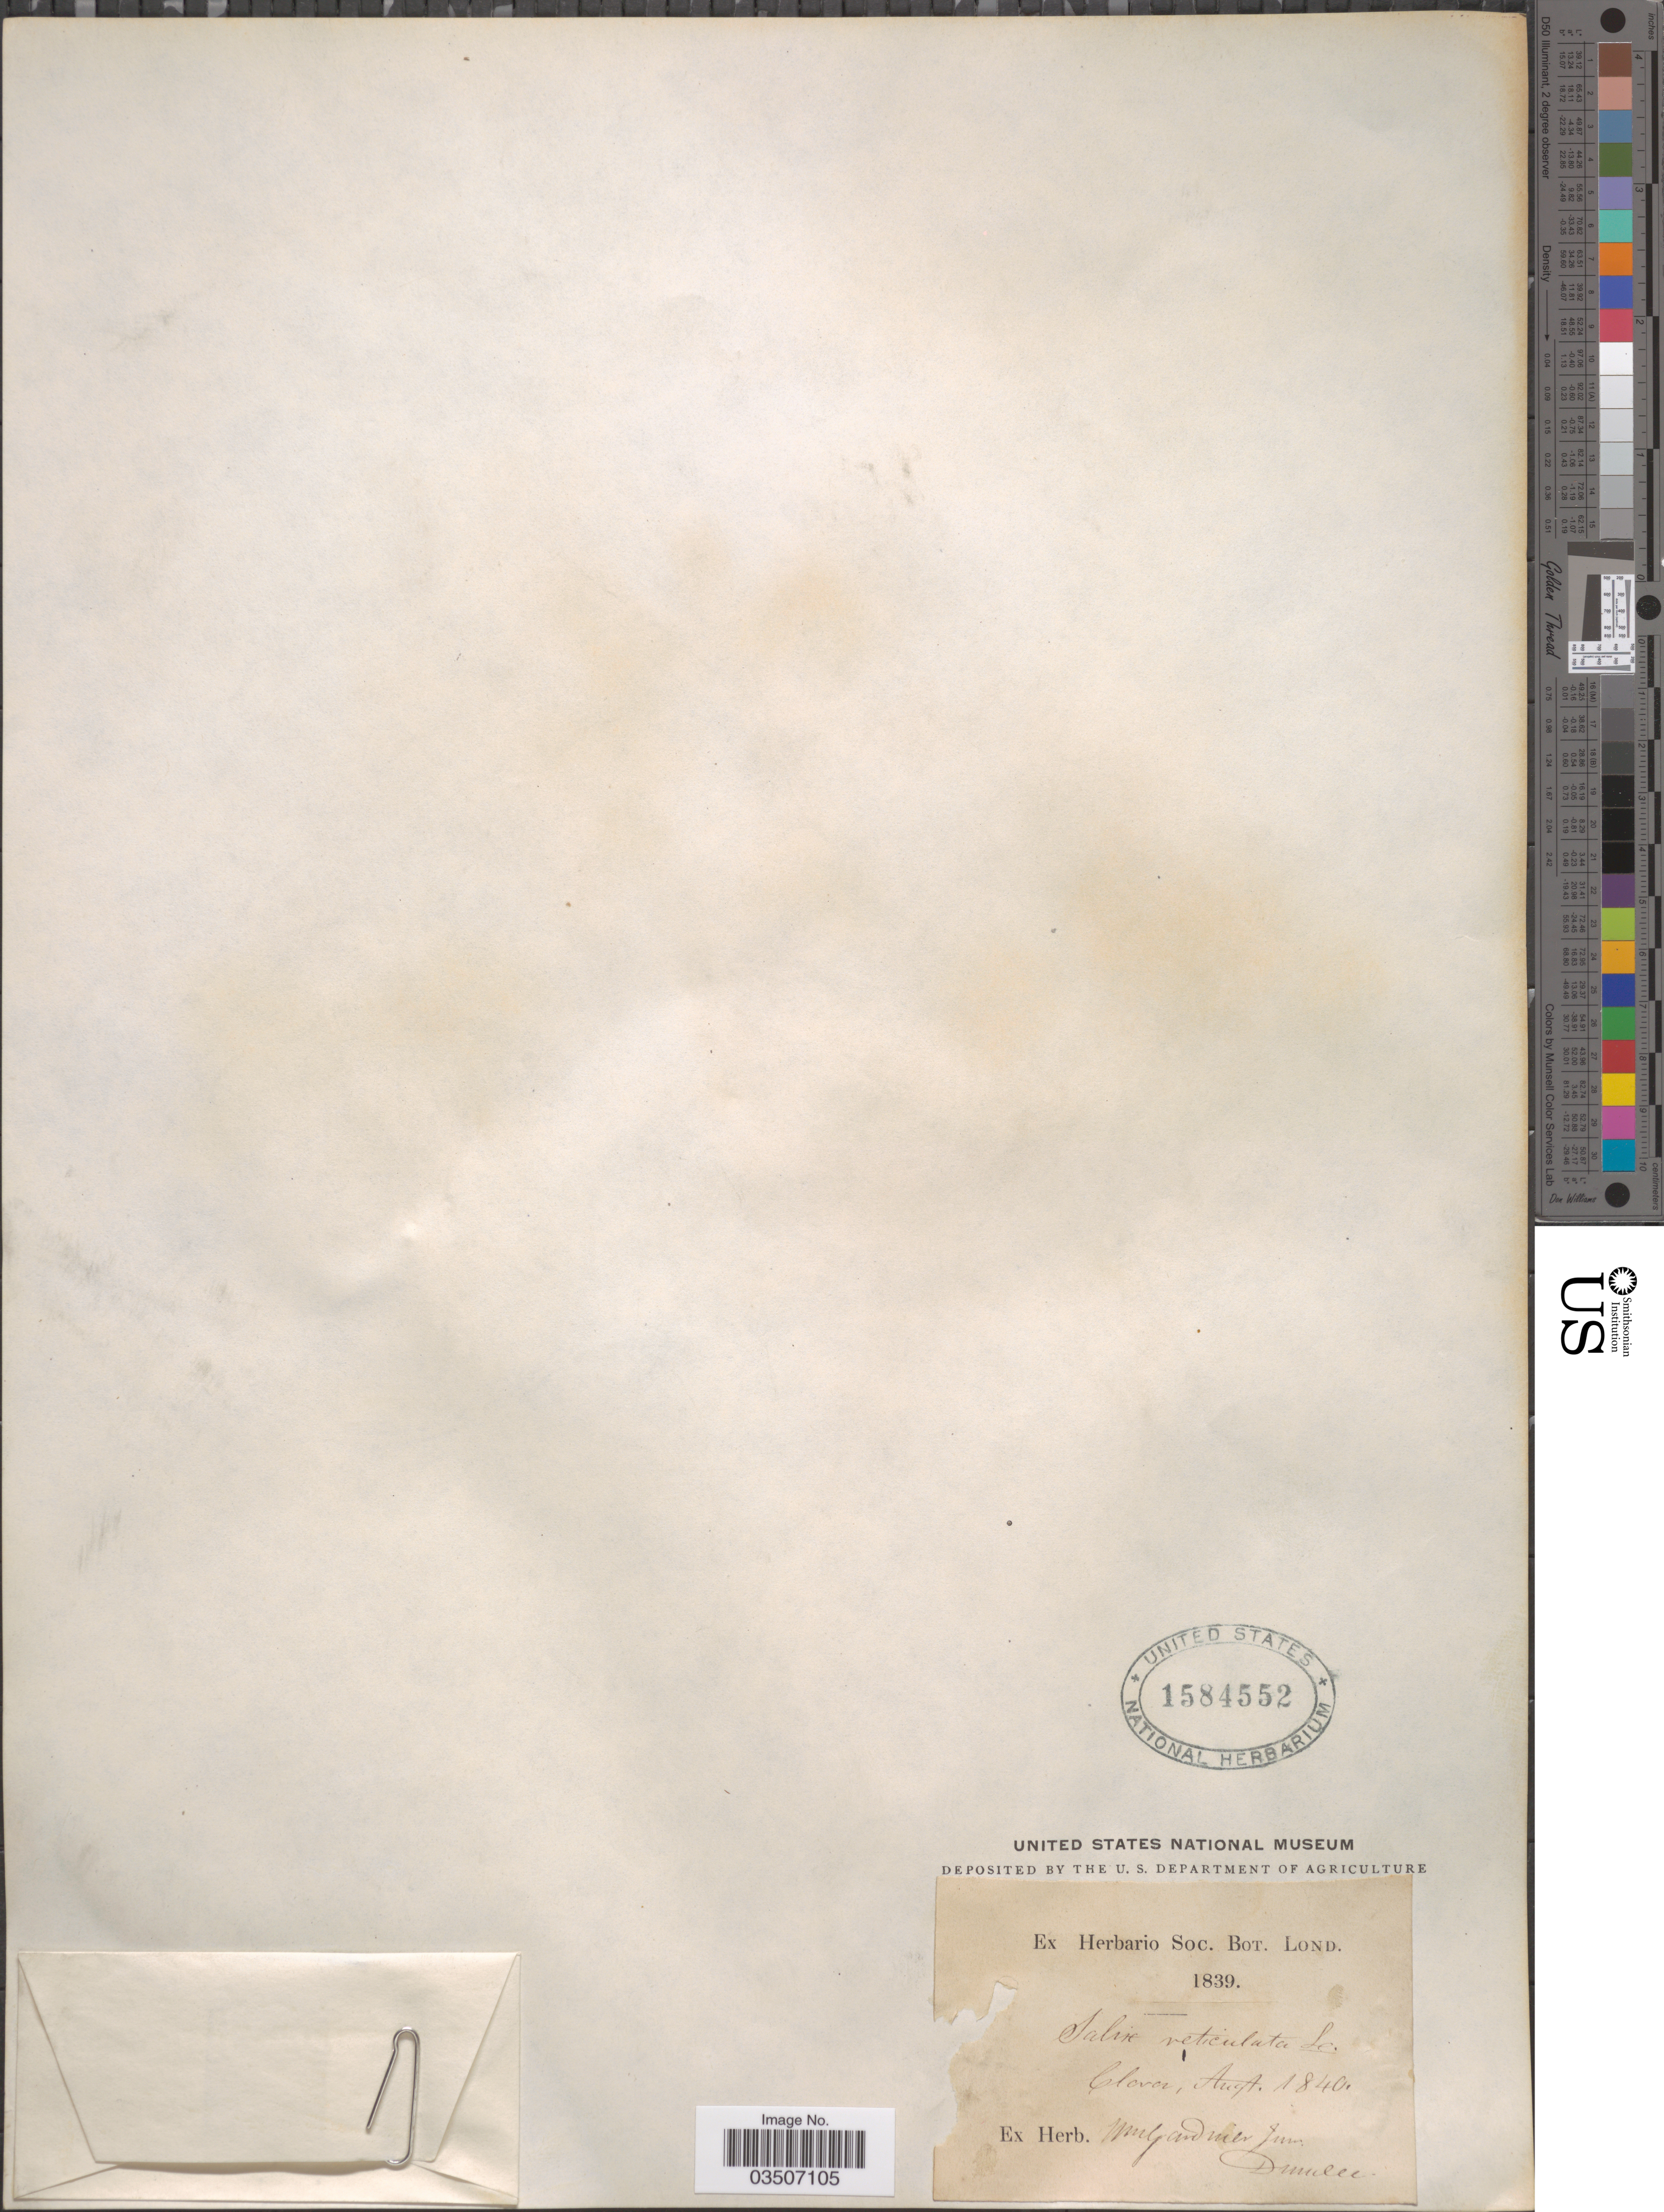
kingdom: Plantae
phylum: Tracheophyta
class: Magnoliopsida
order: Malpighiales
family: Salicaceae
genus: Salix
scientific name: Salix reticulata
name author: L.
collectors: Ex Herb. Wm. Gardnier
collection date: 1840-08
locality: Clover.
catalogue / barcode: US 1584552